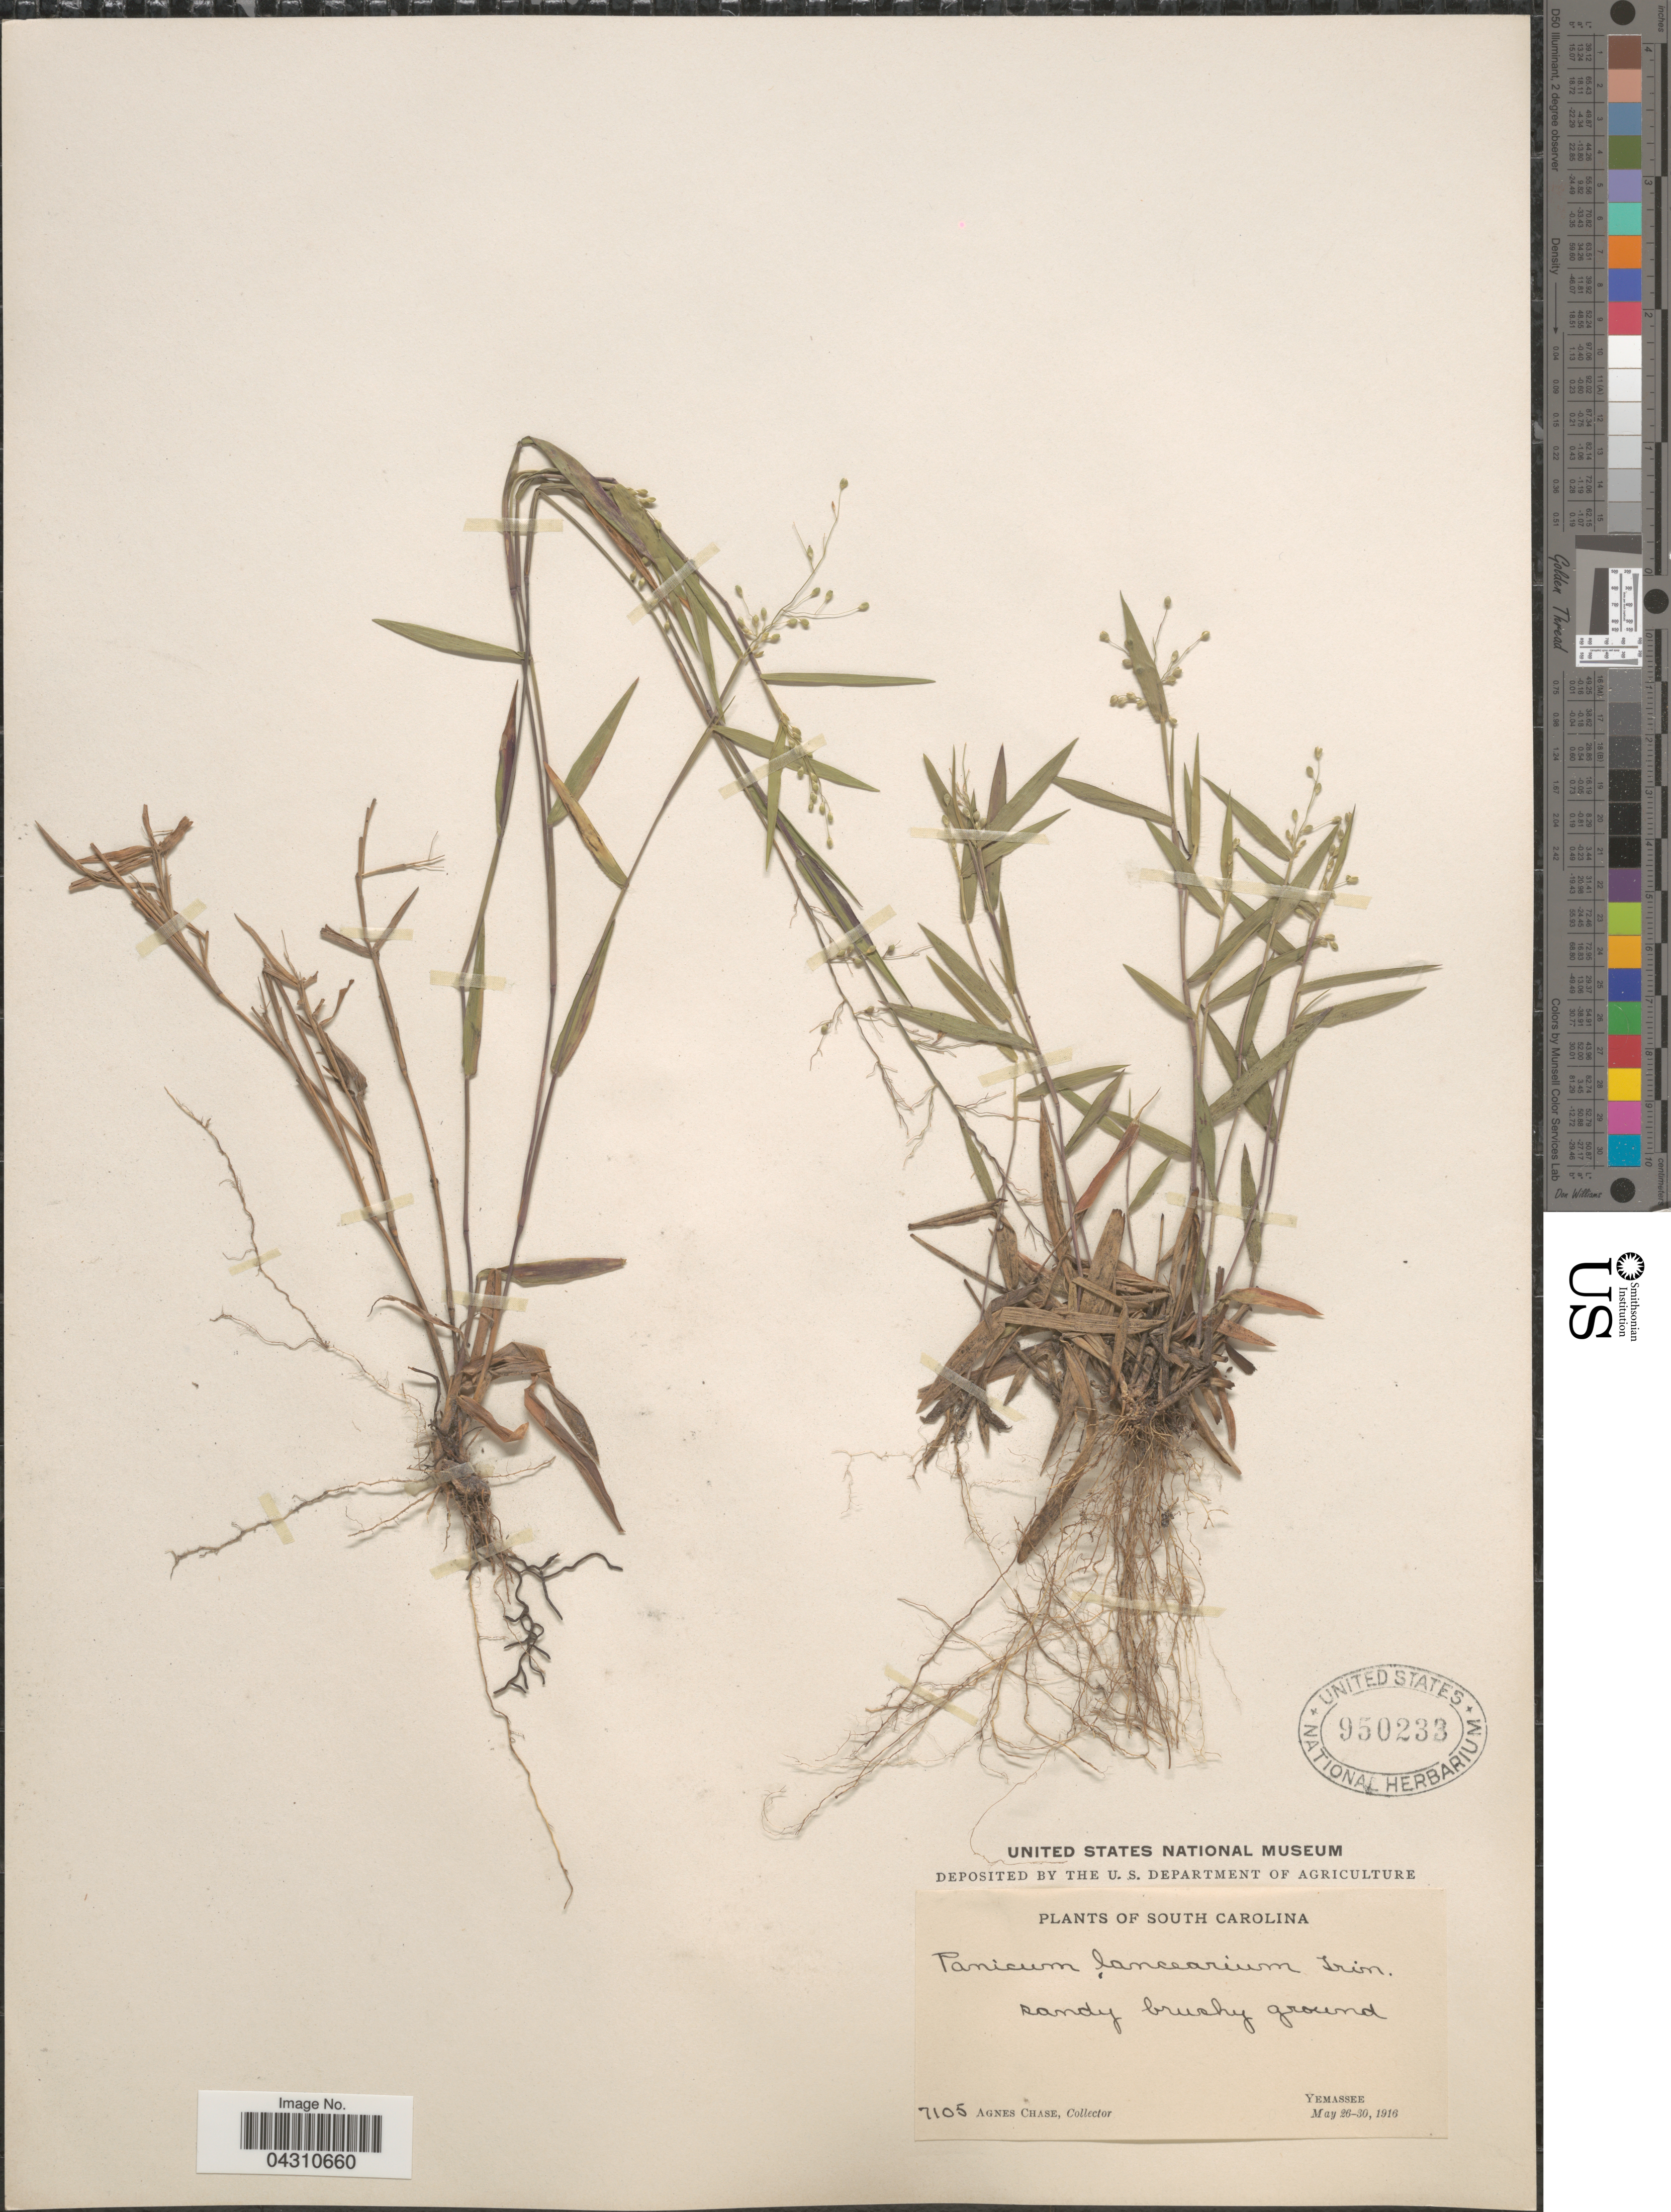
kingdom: Plantae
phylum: Tracheophyta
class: Liliopsida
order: Poales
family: Poaceae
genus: Dichanthelium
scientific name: Dichanthelium portoricense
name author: (Desv. ex Ham.) B.F. Hansen & Wunderlin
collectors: A. Chase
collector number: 7105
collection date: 1916-05-26/1916-05-30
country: United States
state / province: South Carolina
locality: Sandy brushy ground. Yemassee.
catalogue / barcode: US 950233